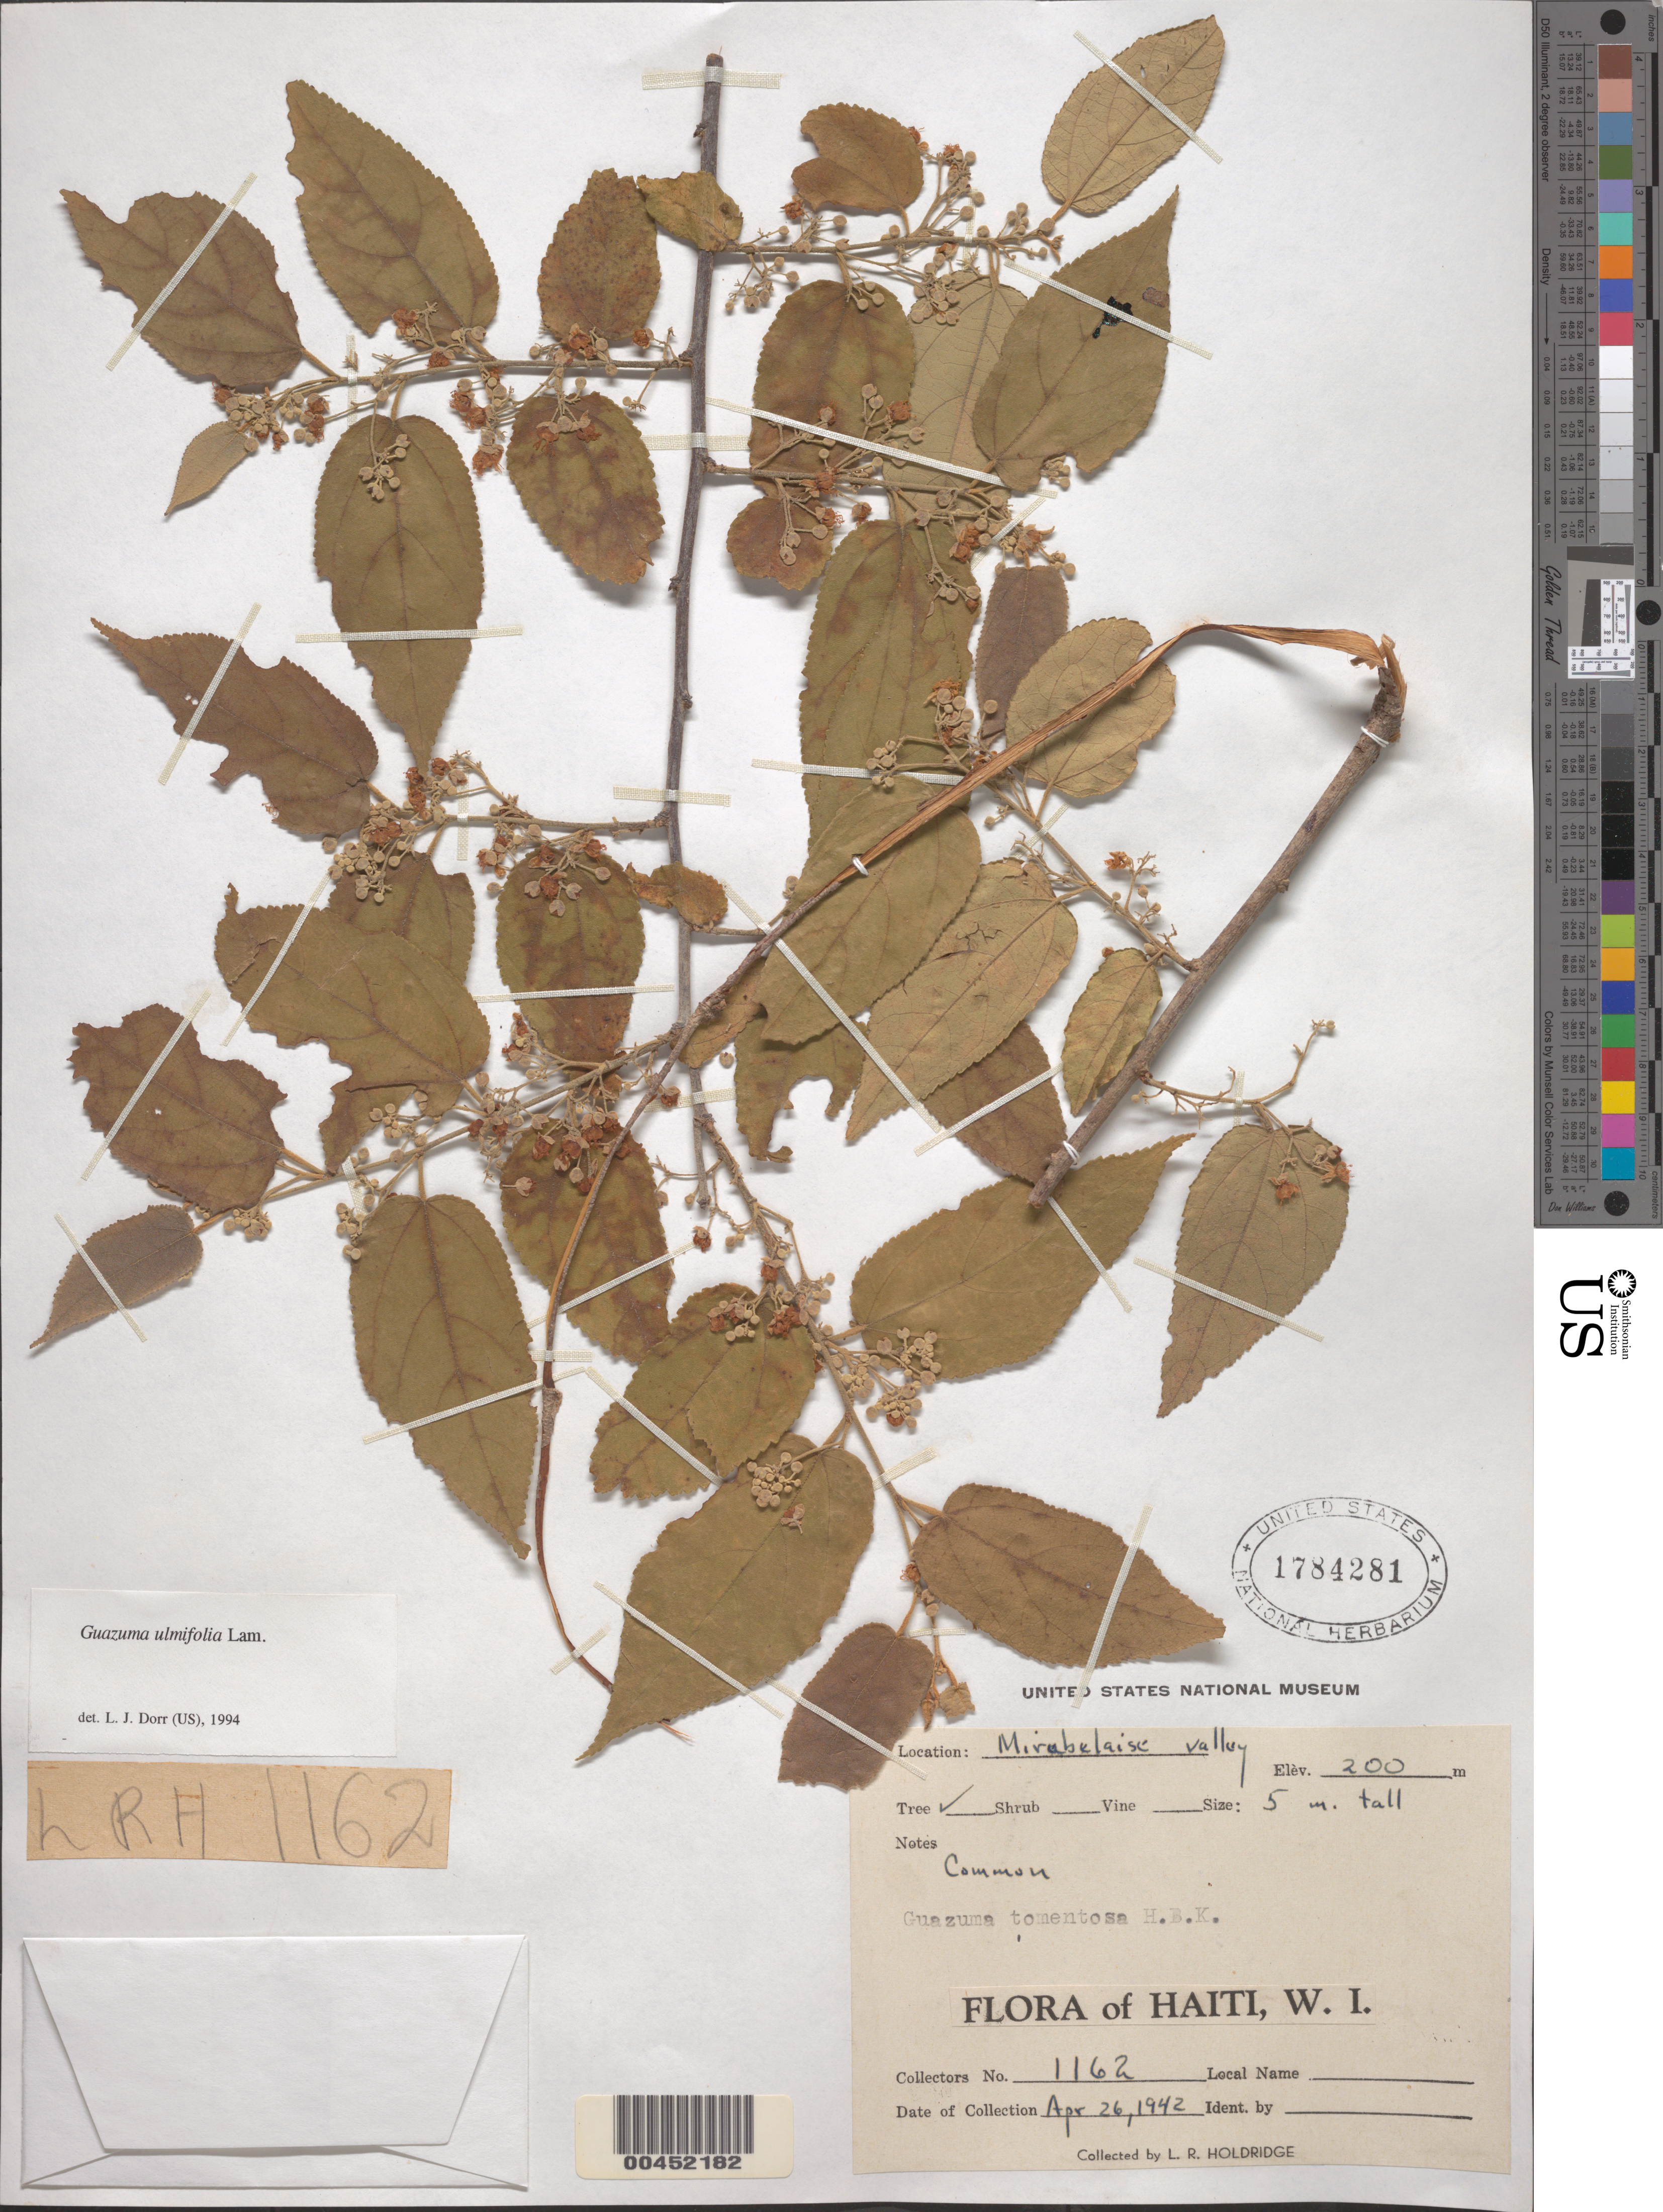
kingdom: Plantae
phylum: Tracheophyta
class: Magnoliopsida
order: Malvales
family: Malvaceae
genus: Guazuma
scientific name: Guazuma ulmifolia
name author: Lam.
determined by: Dorr, L. J., (BOT), Smithsonian Institution - National Museum of Natural History (UNITED STATES)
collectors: L. Holdridge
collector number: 1162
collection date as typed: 26 Apr 1942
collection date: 1942-04-26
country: Haiti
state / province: Ouest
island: Hispaniola Island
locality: Mirabelaise valley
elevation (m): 200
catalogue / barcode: US 1784281